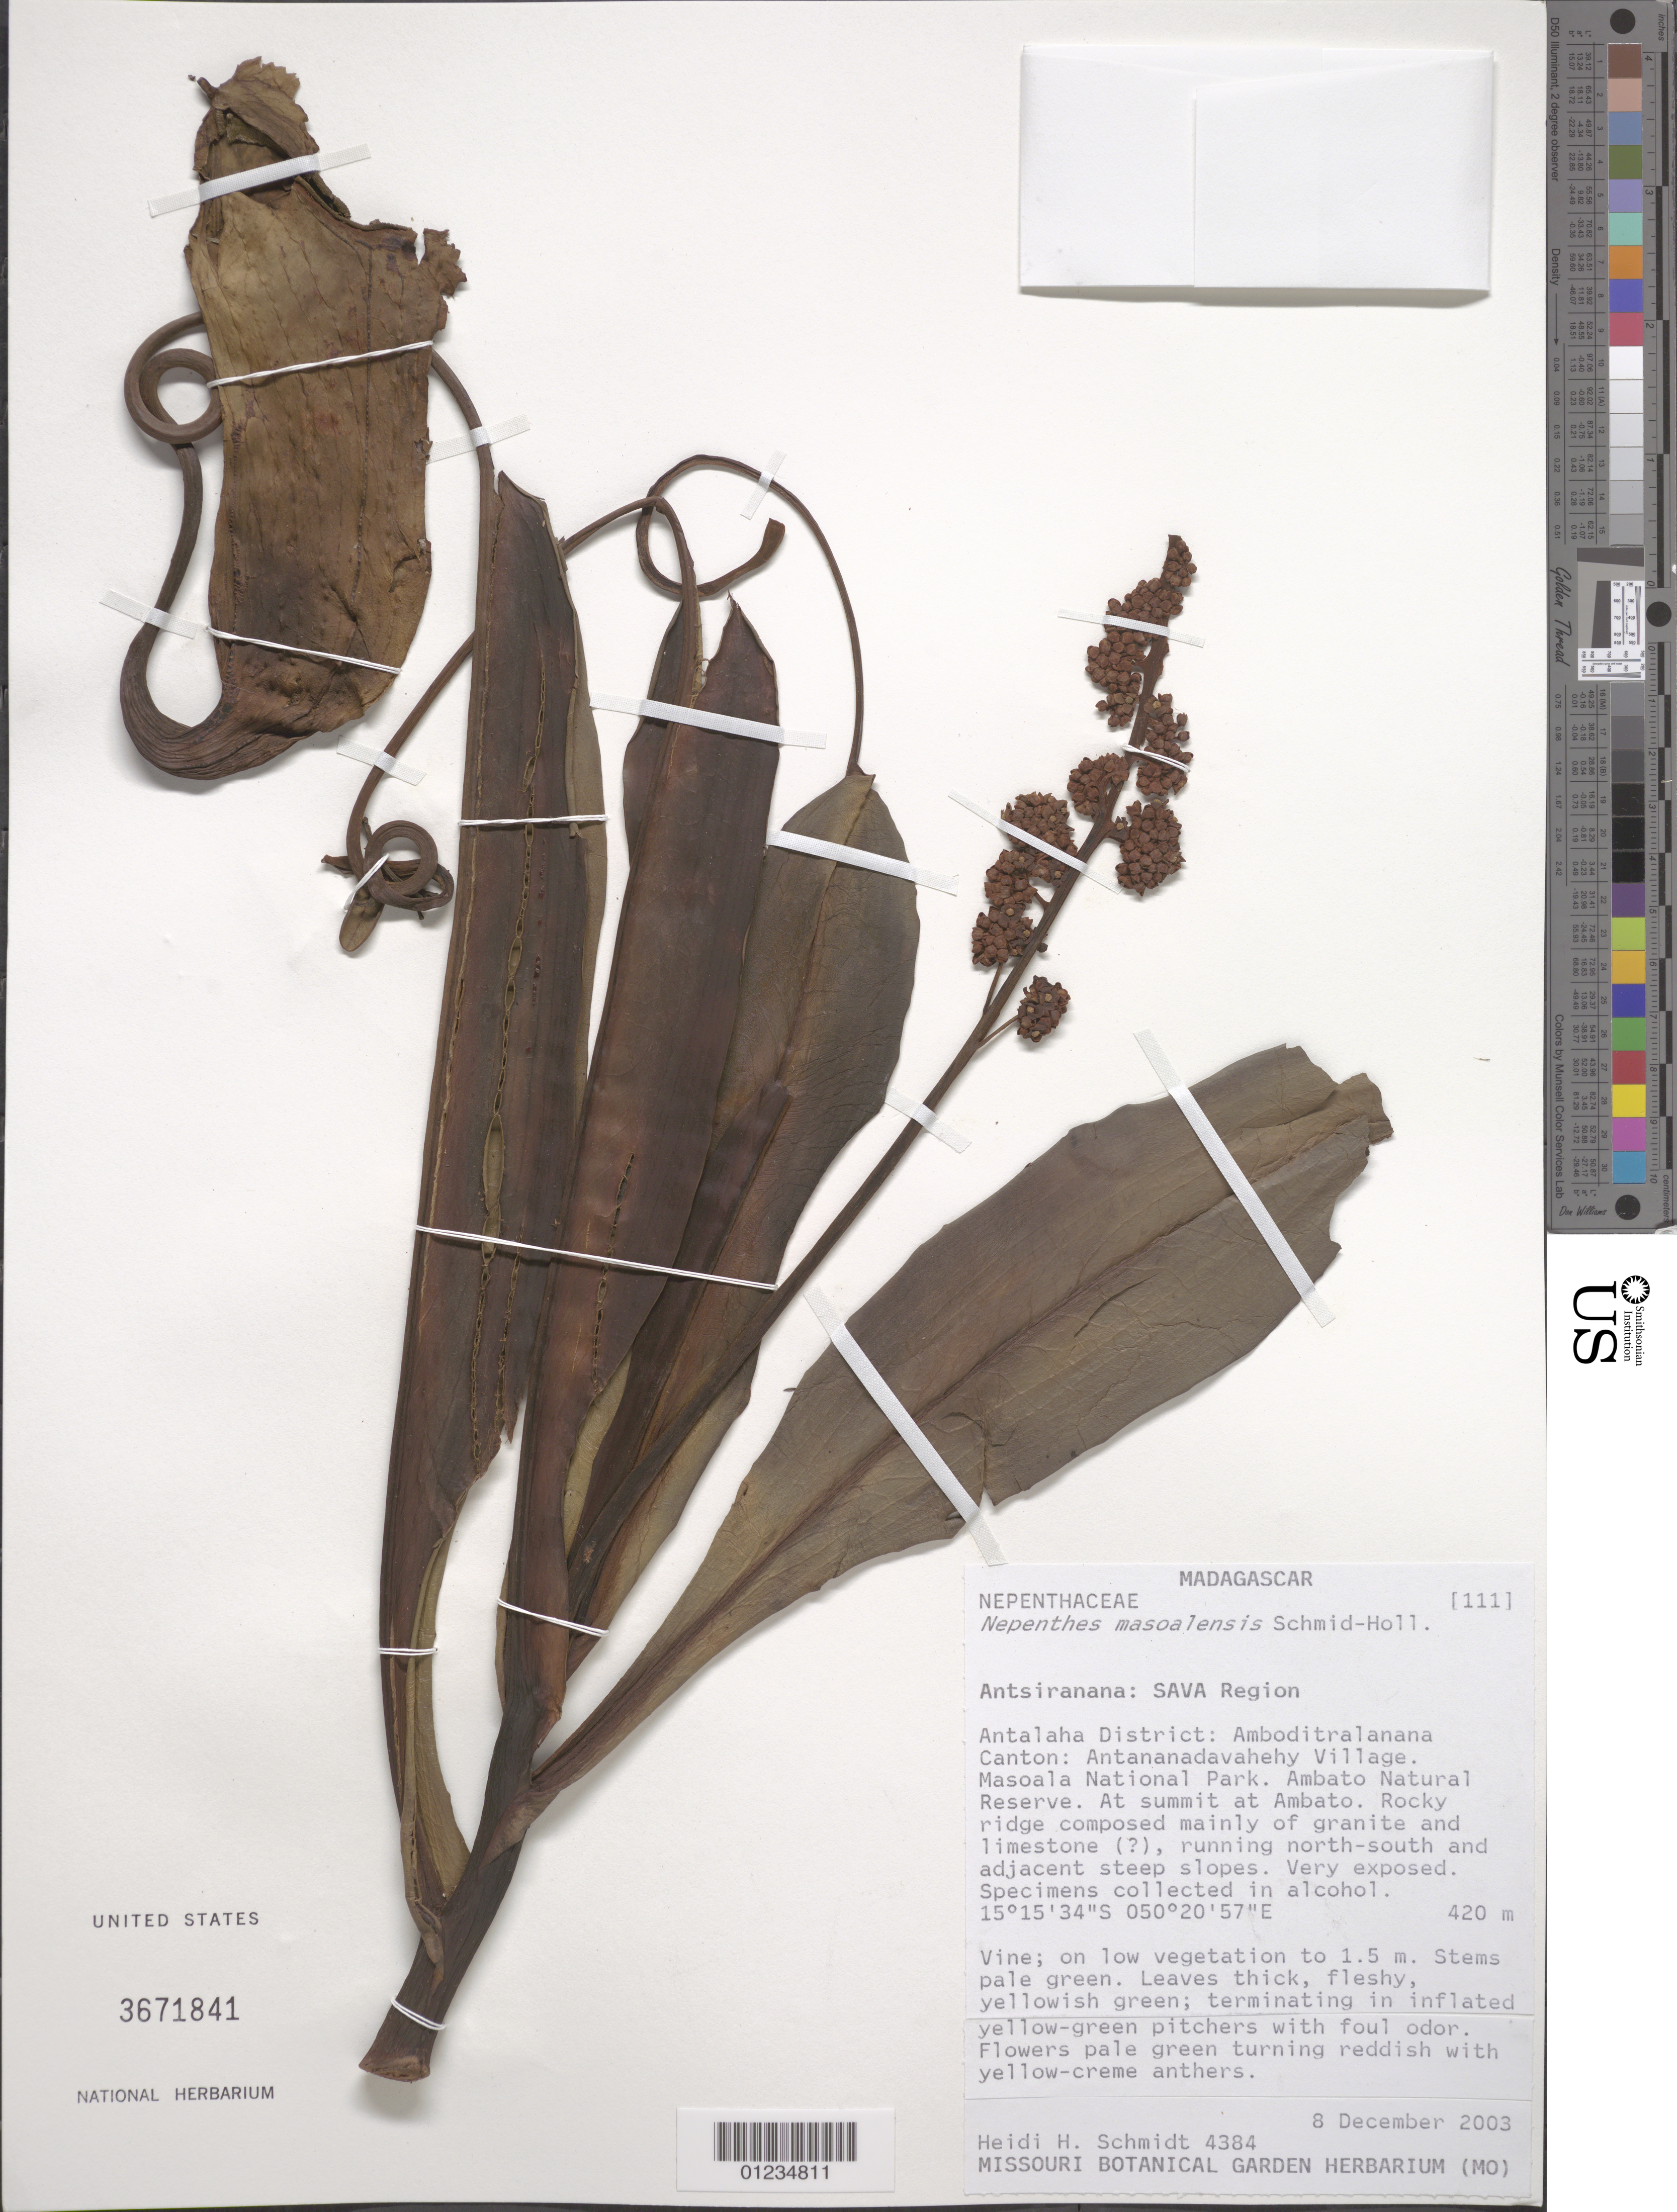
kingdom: Plantae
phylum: Tracheophyta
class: Magnoliopsida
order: Caryophyllales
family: Nepenthaceae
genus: Nepenthes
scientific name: Nepenthes masoalensis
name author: Schmid-Hollinger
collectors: H. H. Schmidt, R. Bernard & R. Ranaivojaona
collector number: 4384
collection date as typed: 08 Dec 2003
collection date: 2003-12-08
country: Madagascar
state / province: Sava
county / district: Antalaha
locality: Amboditralanana, Antananadavahehy village.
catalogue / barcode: US 3671841